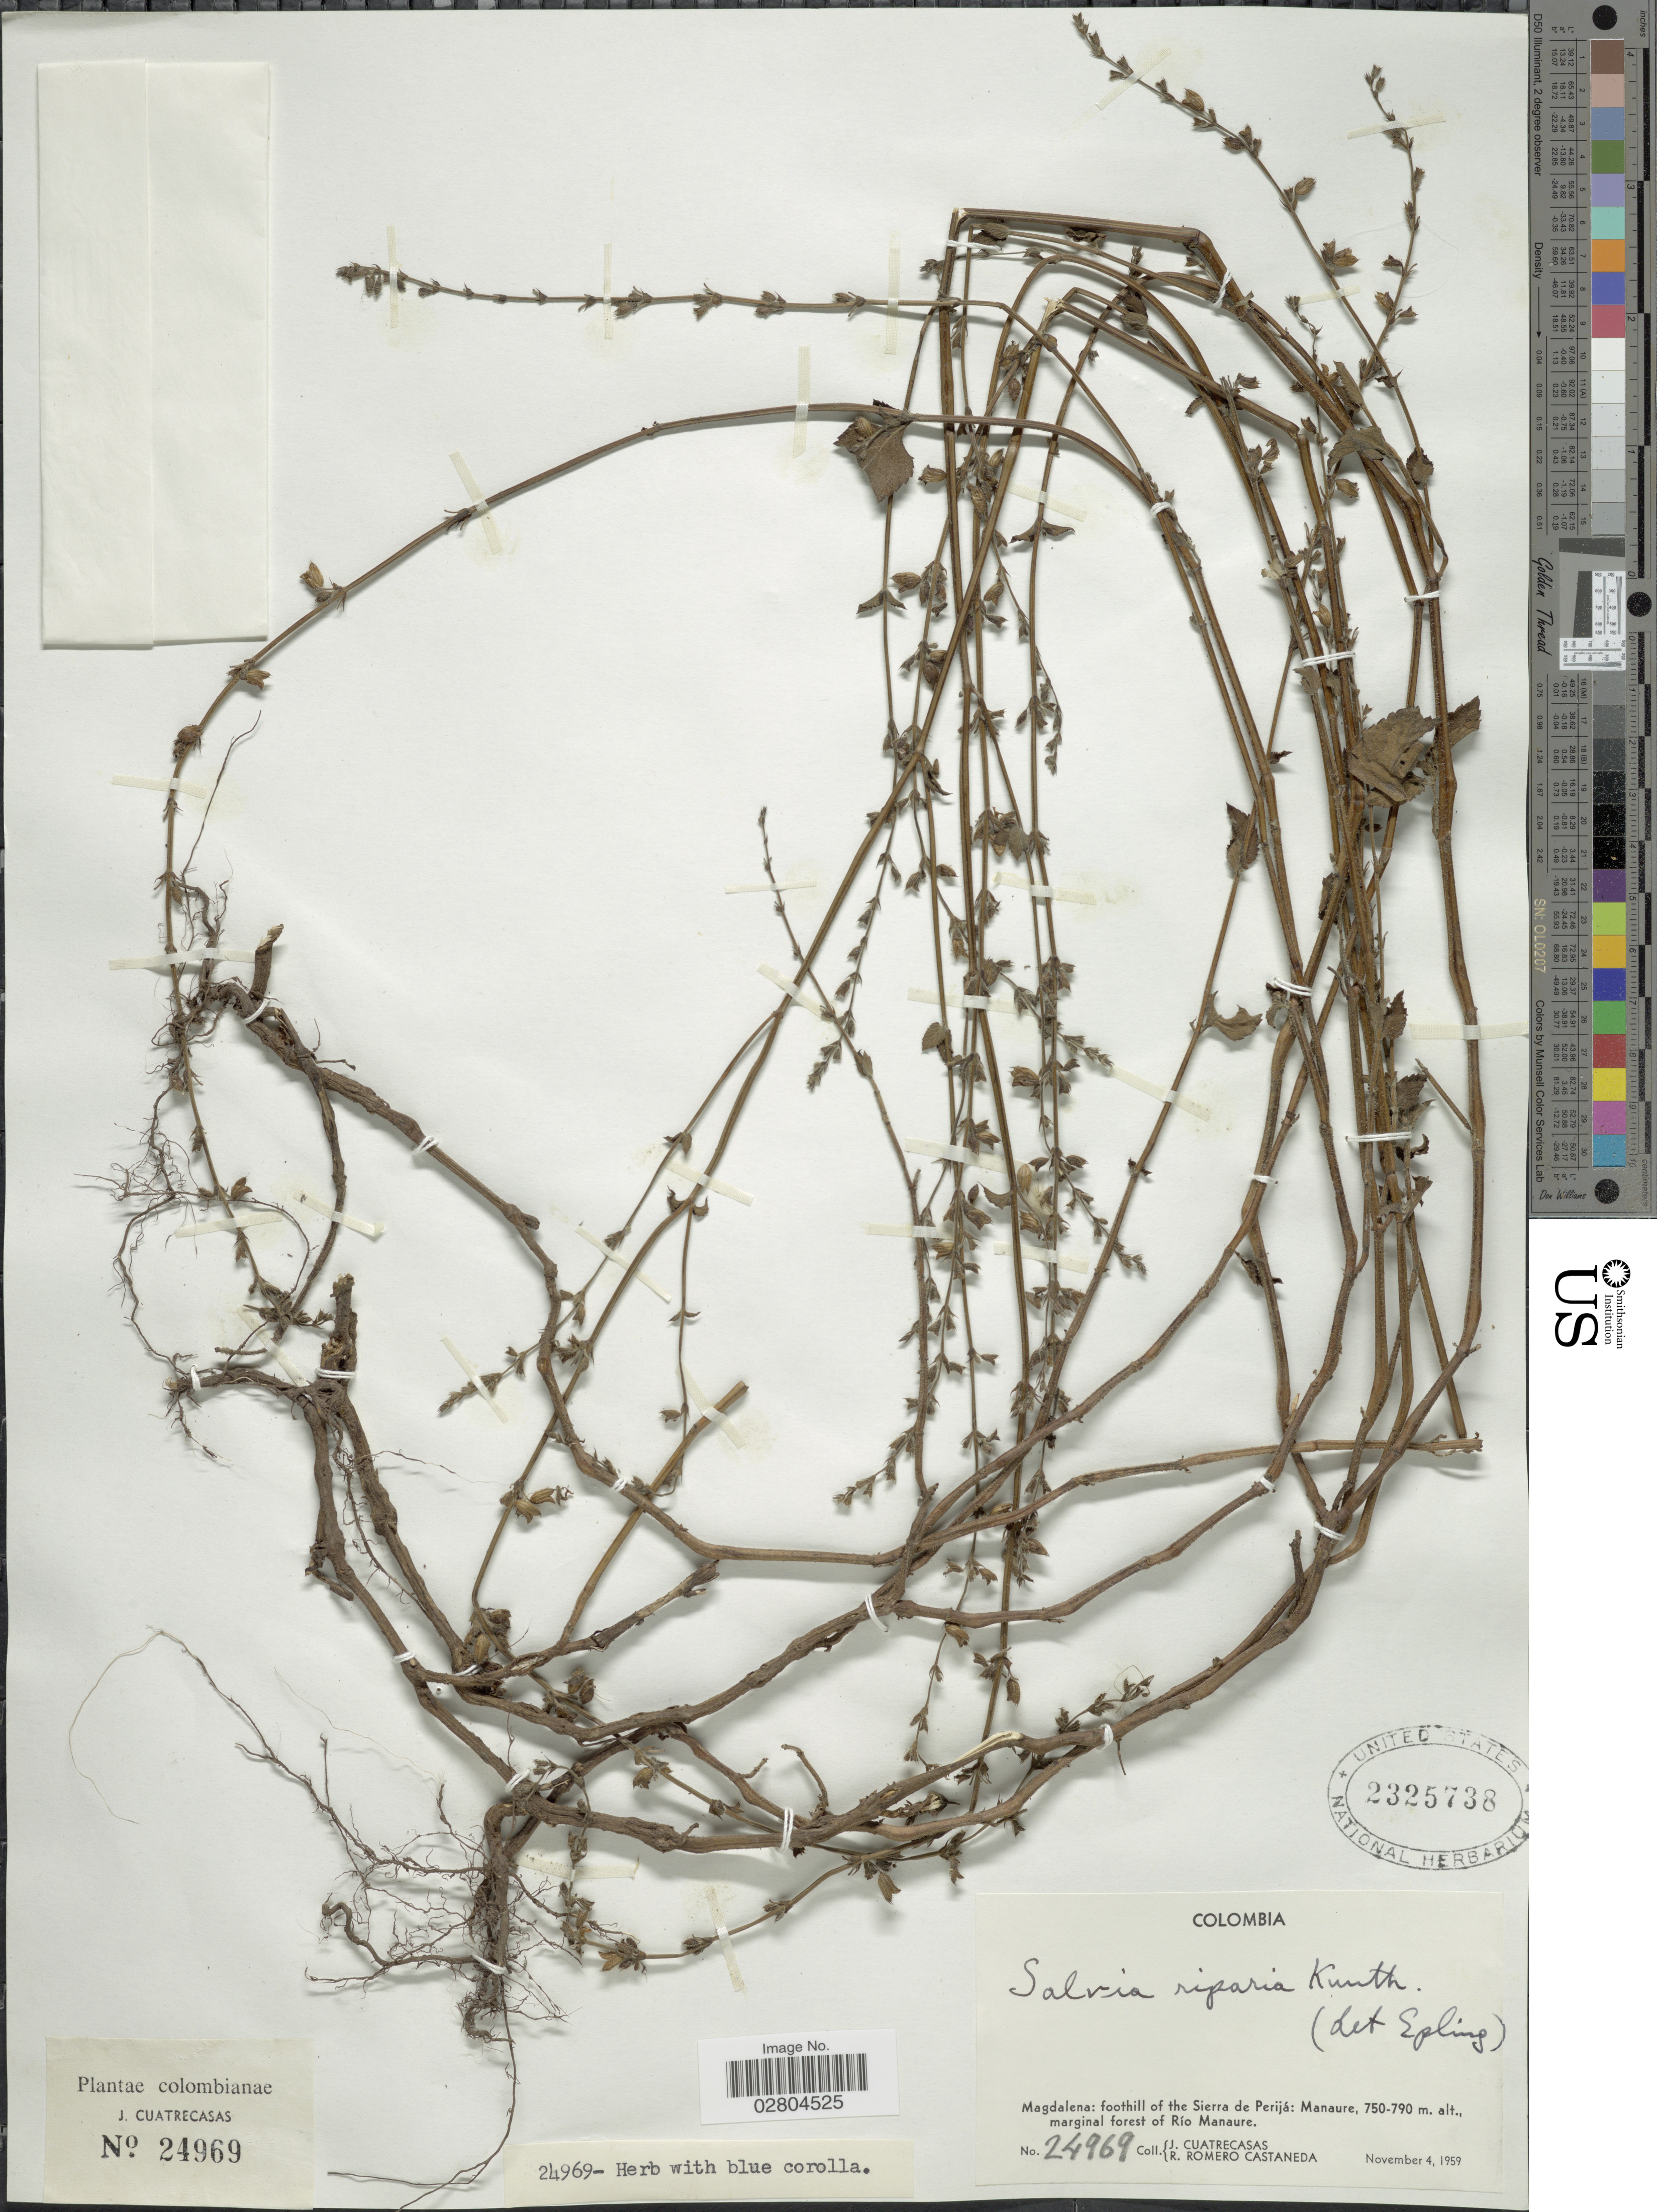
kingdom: Plantae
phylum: Tracheophyta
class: Magnoliopsida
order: Lamiales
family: Lamiaceae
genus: Salvia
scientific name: Salvia misella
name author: Kunth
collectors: J. Cuatrecasas & R. Romero Castañeda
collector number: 24969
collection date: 1959-11-04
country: Colombia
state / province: Magdalena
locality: Magdalena: foothill of the Sierra de Perijá: Manaure, marginal forest of Río Manaure.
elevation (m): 750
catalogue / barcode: US 2325738